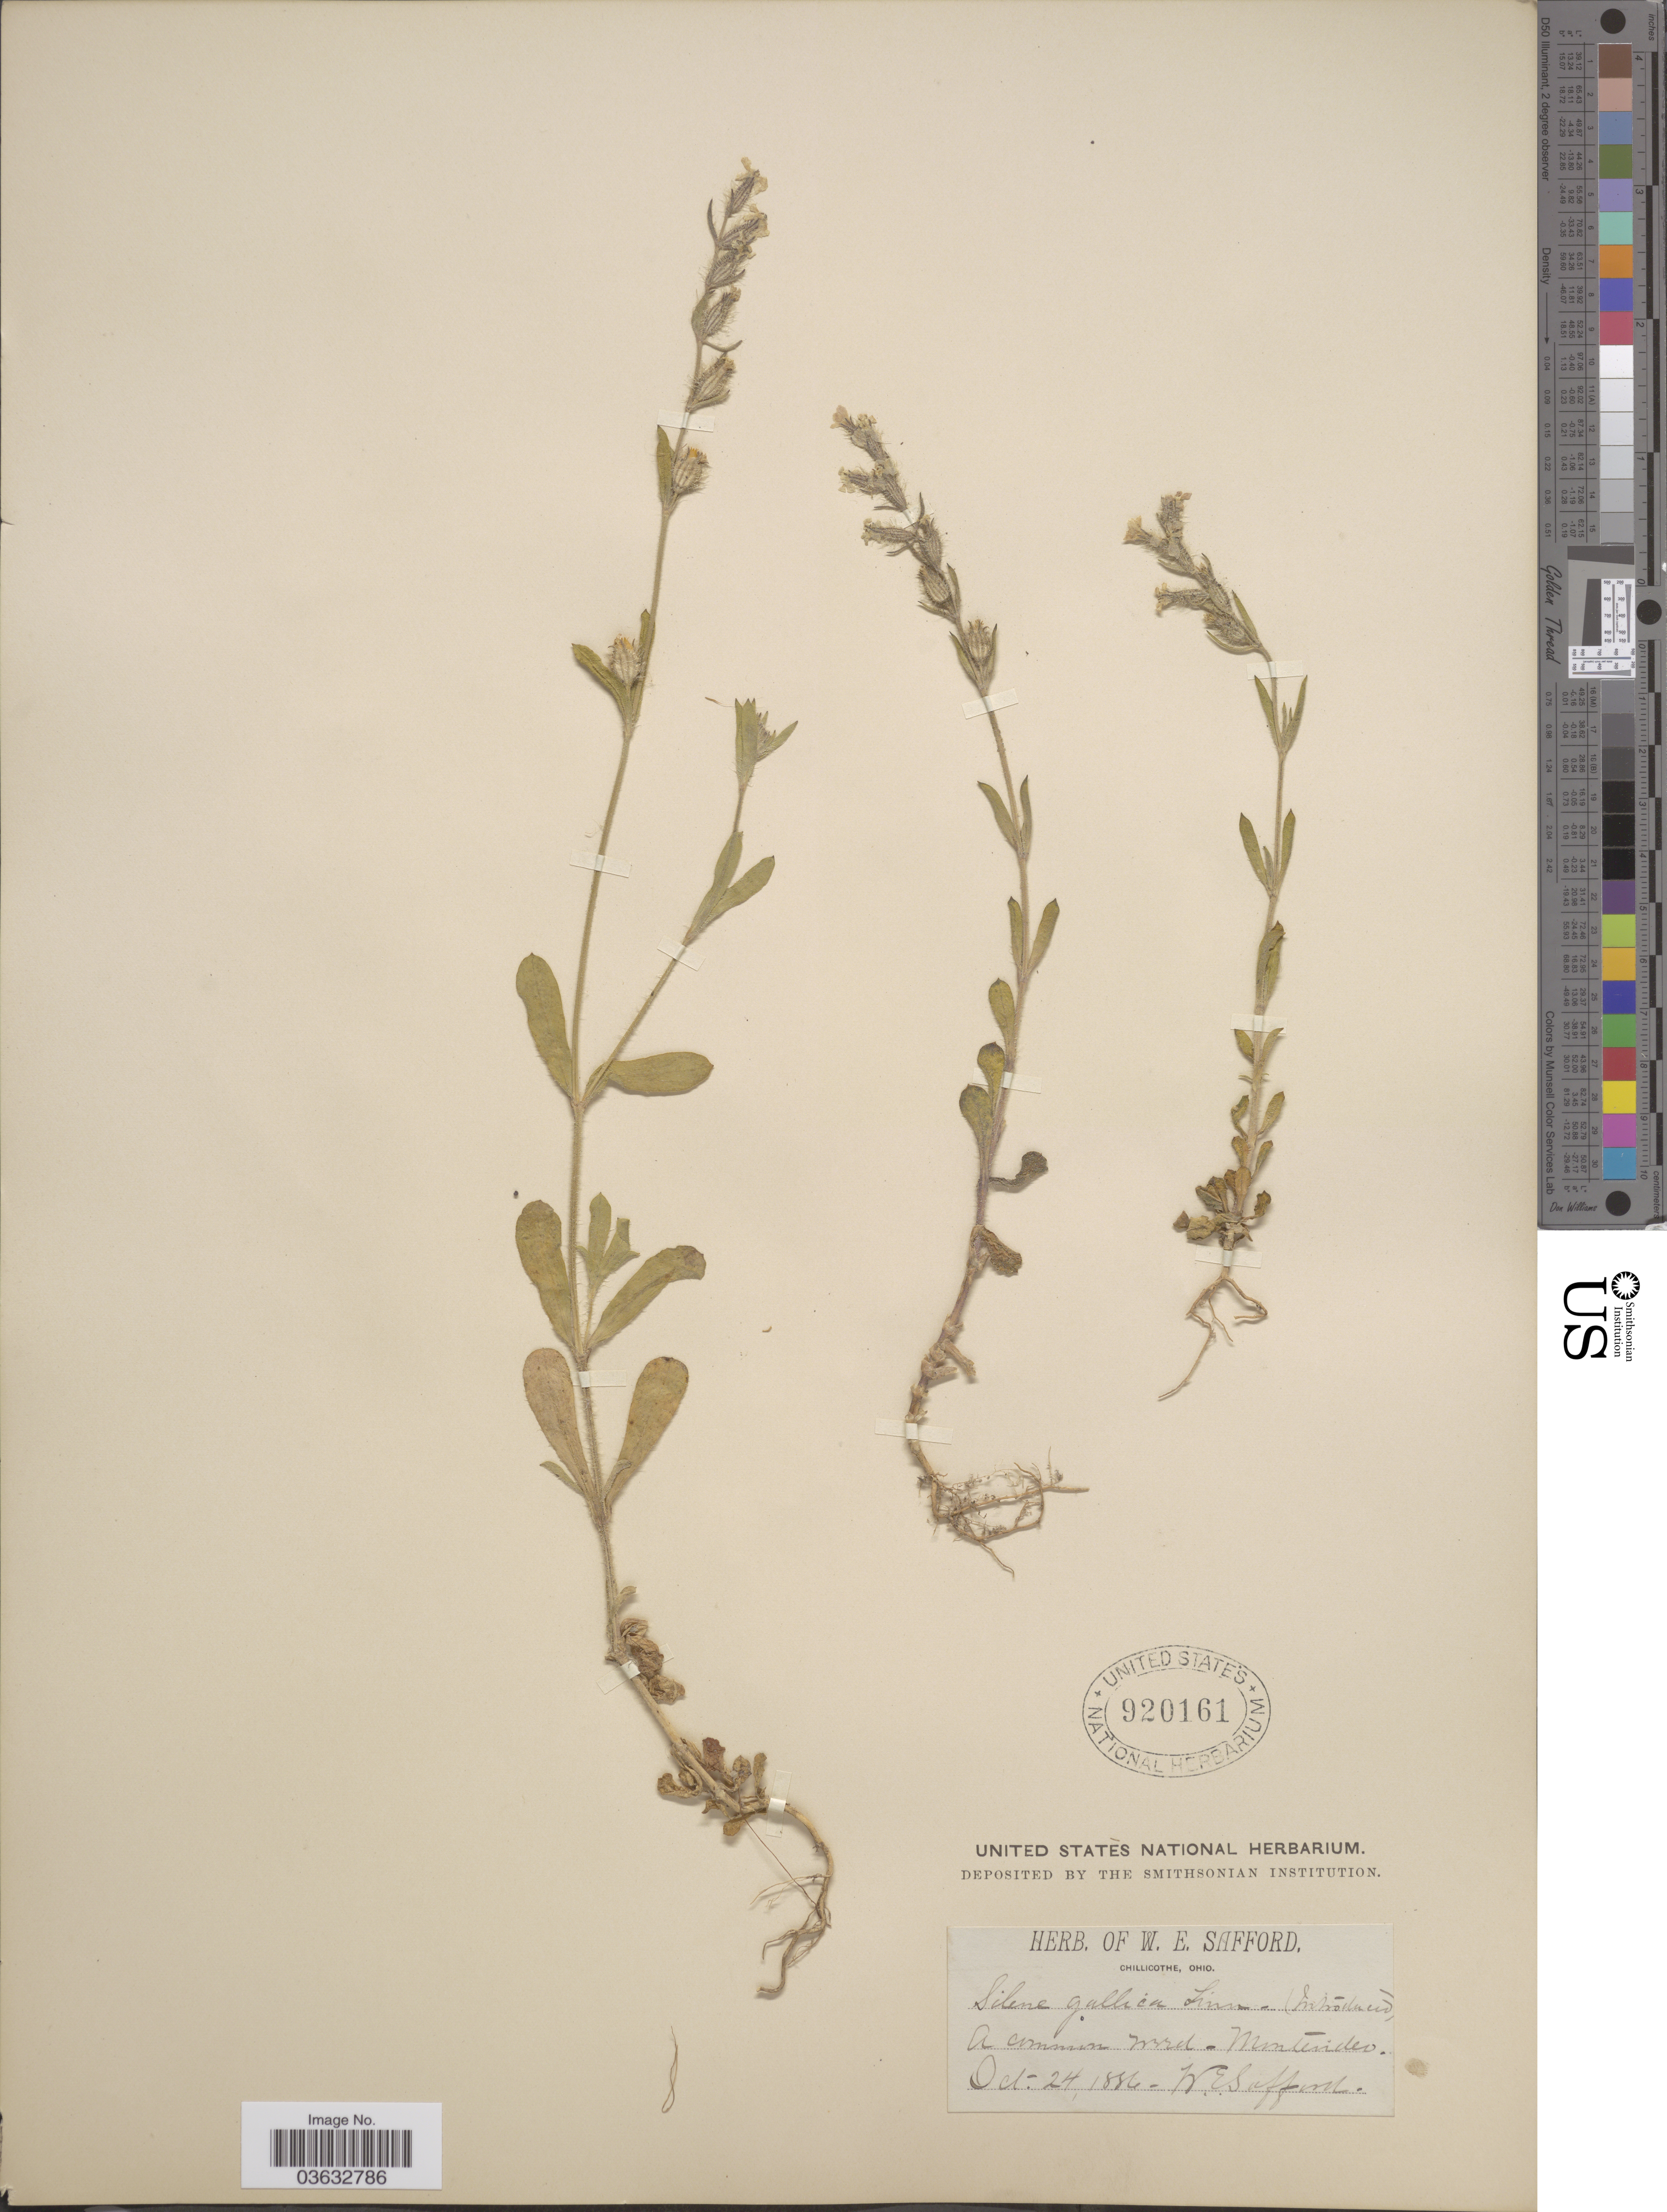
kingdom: Plantae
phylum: Tracheophyta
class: Magnoliopsida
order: Caryophyllales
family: Caryophyllaceae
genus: Silene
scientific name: Silene gallica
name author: L.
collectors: W. E. Safford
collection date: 1886-10-24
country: Uruguay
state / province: Montevideo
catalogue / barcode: US 920161